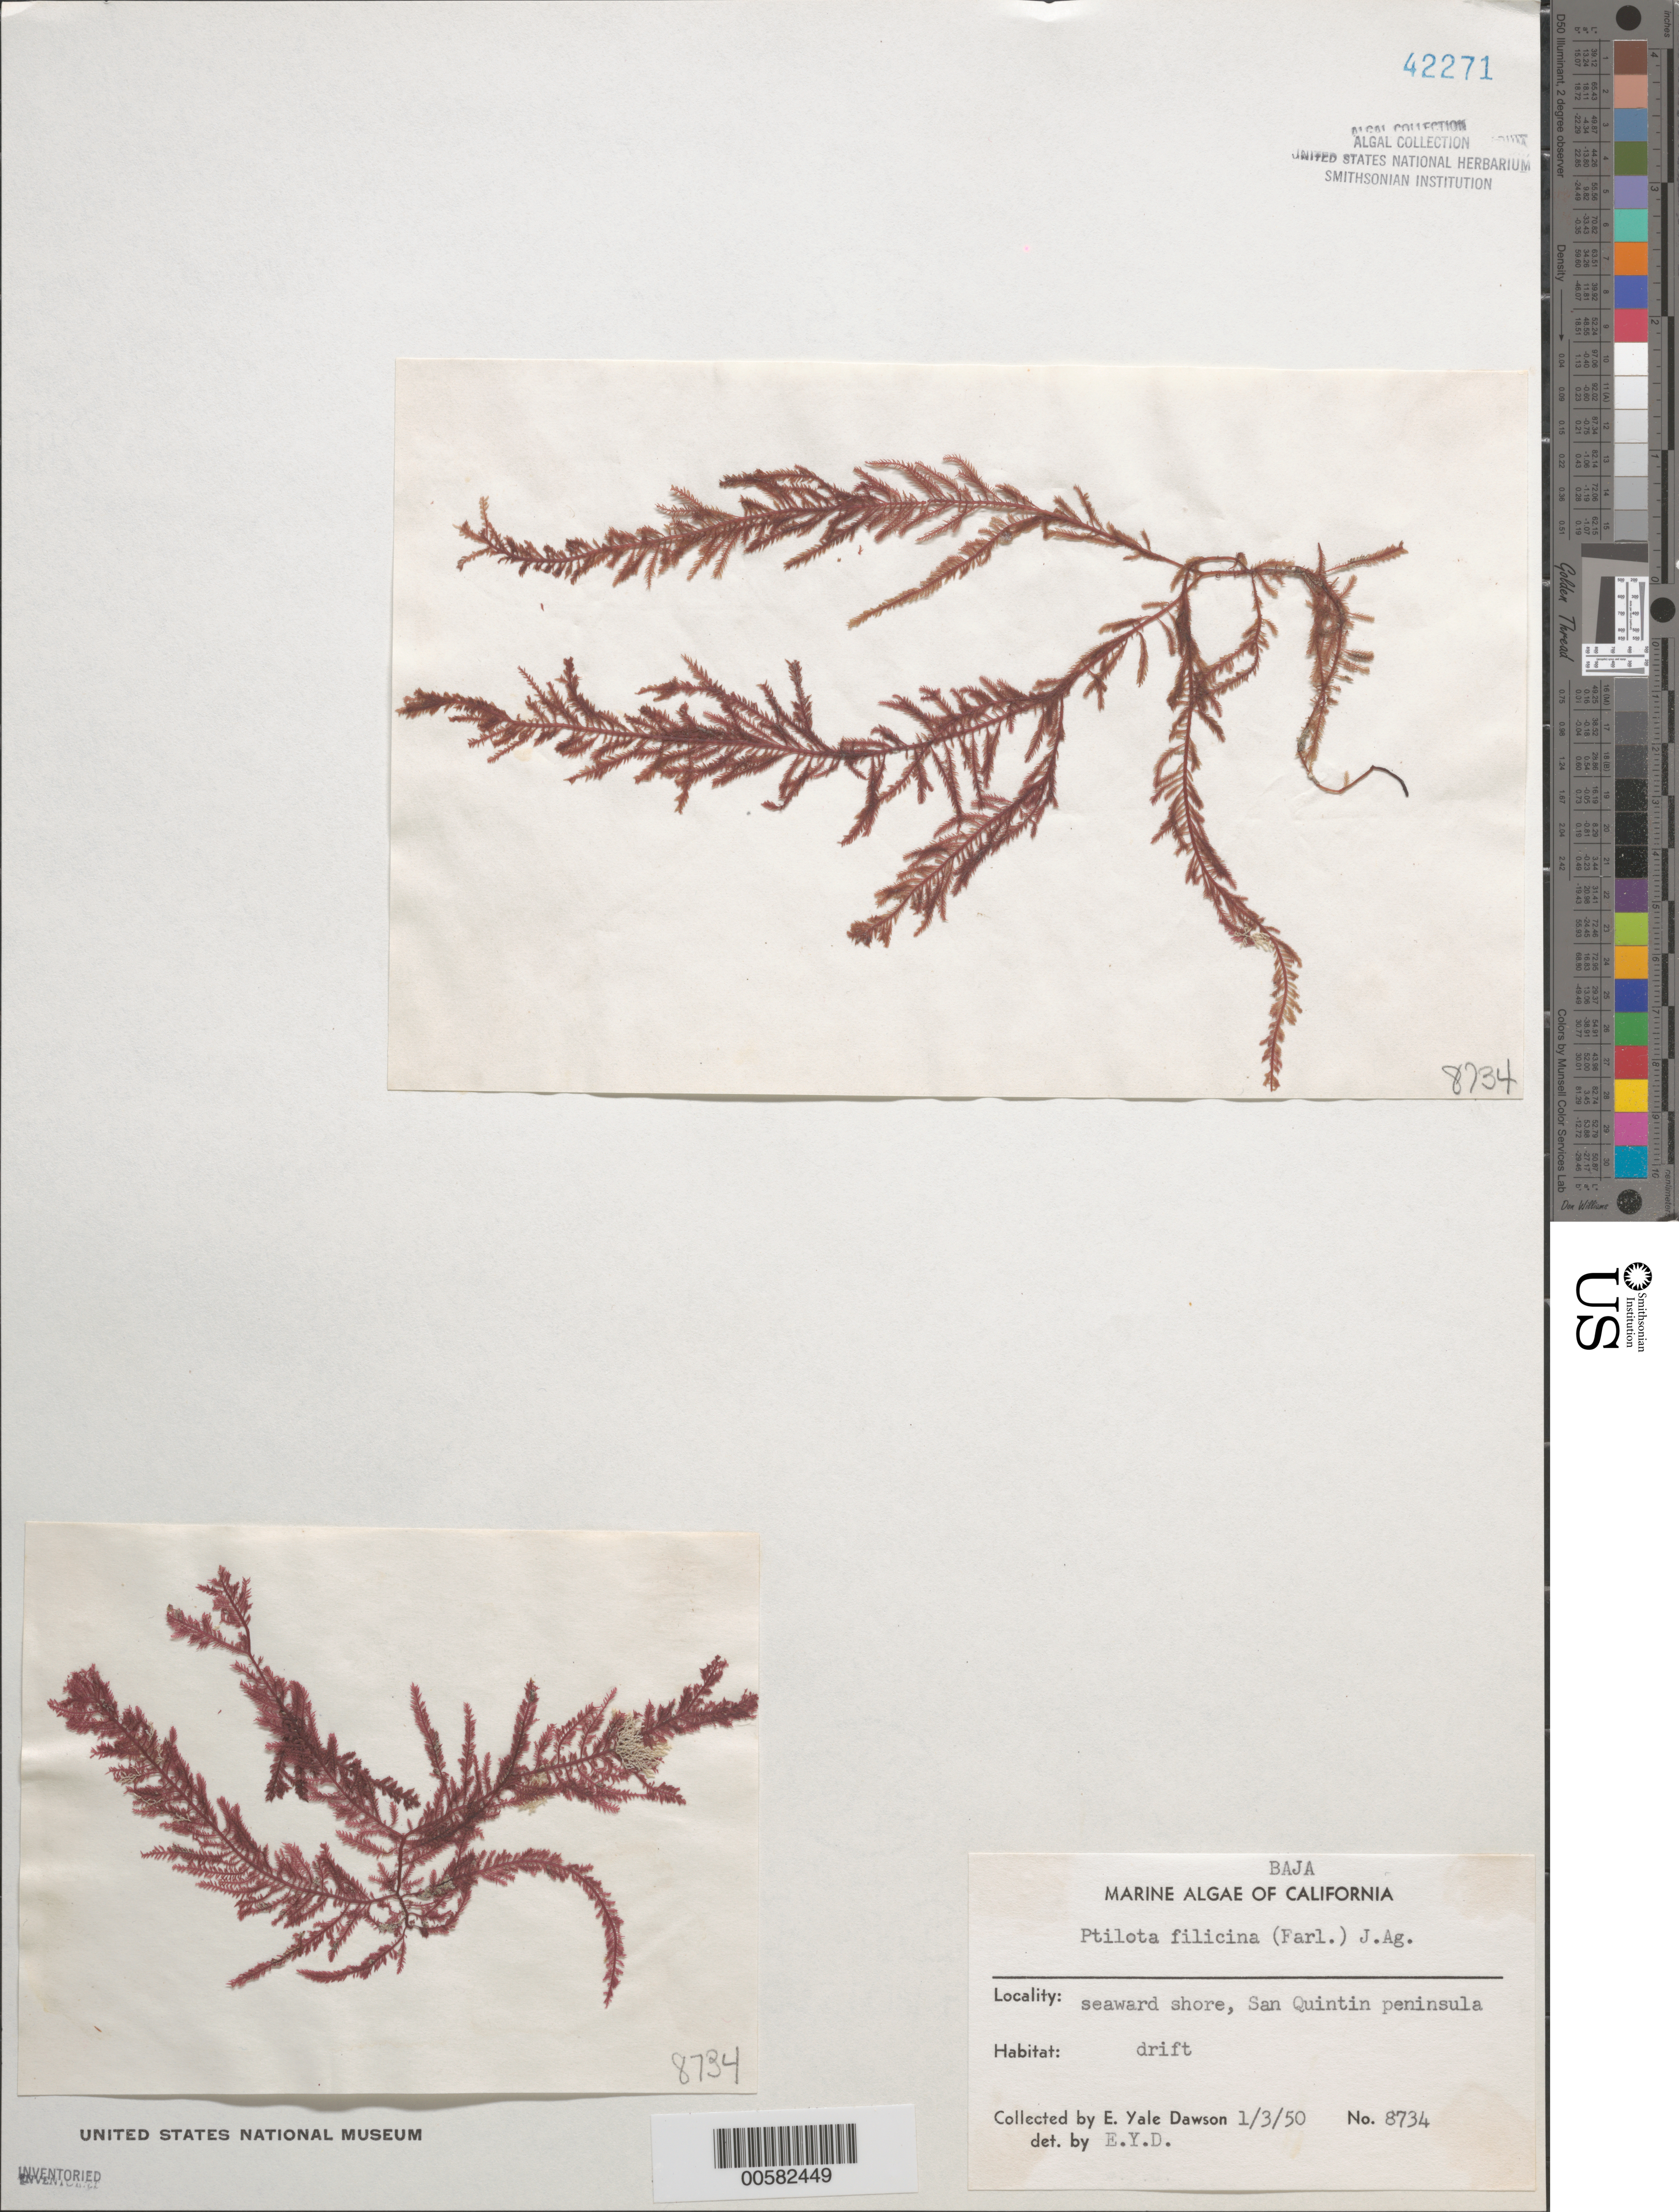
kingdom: Plantae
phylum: Rhodophyta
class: Florideophyceae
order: Ceramiales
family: Wrangeliaceae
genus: Ptilota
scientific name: Ptilota filicina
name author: J. Agardh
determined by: Dawson, E. Y.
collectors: E. Y. Dawson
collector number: EYD 8734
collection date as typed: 03 Jan 1950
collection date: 1950-01-03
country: Mexico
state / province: Baja California Norte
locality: San Quintin Peninsula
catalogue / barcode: US 42271